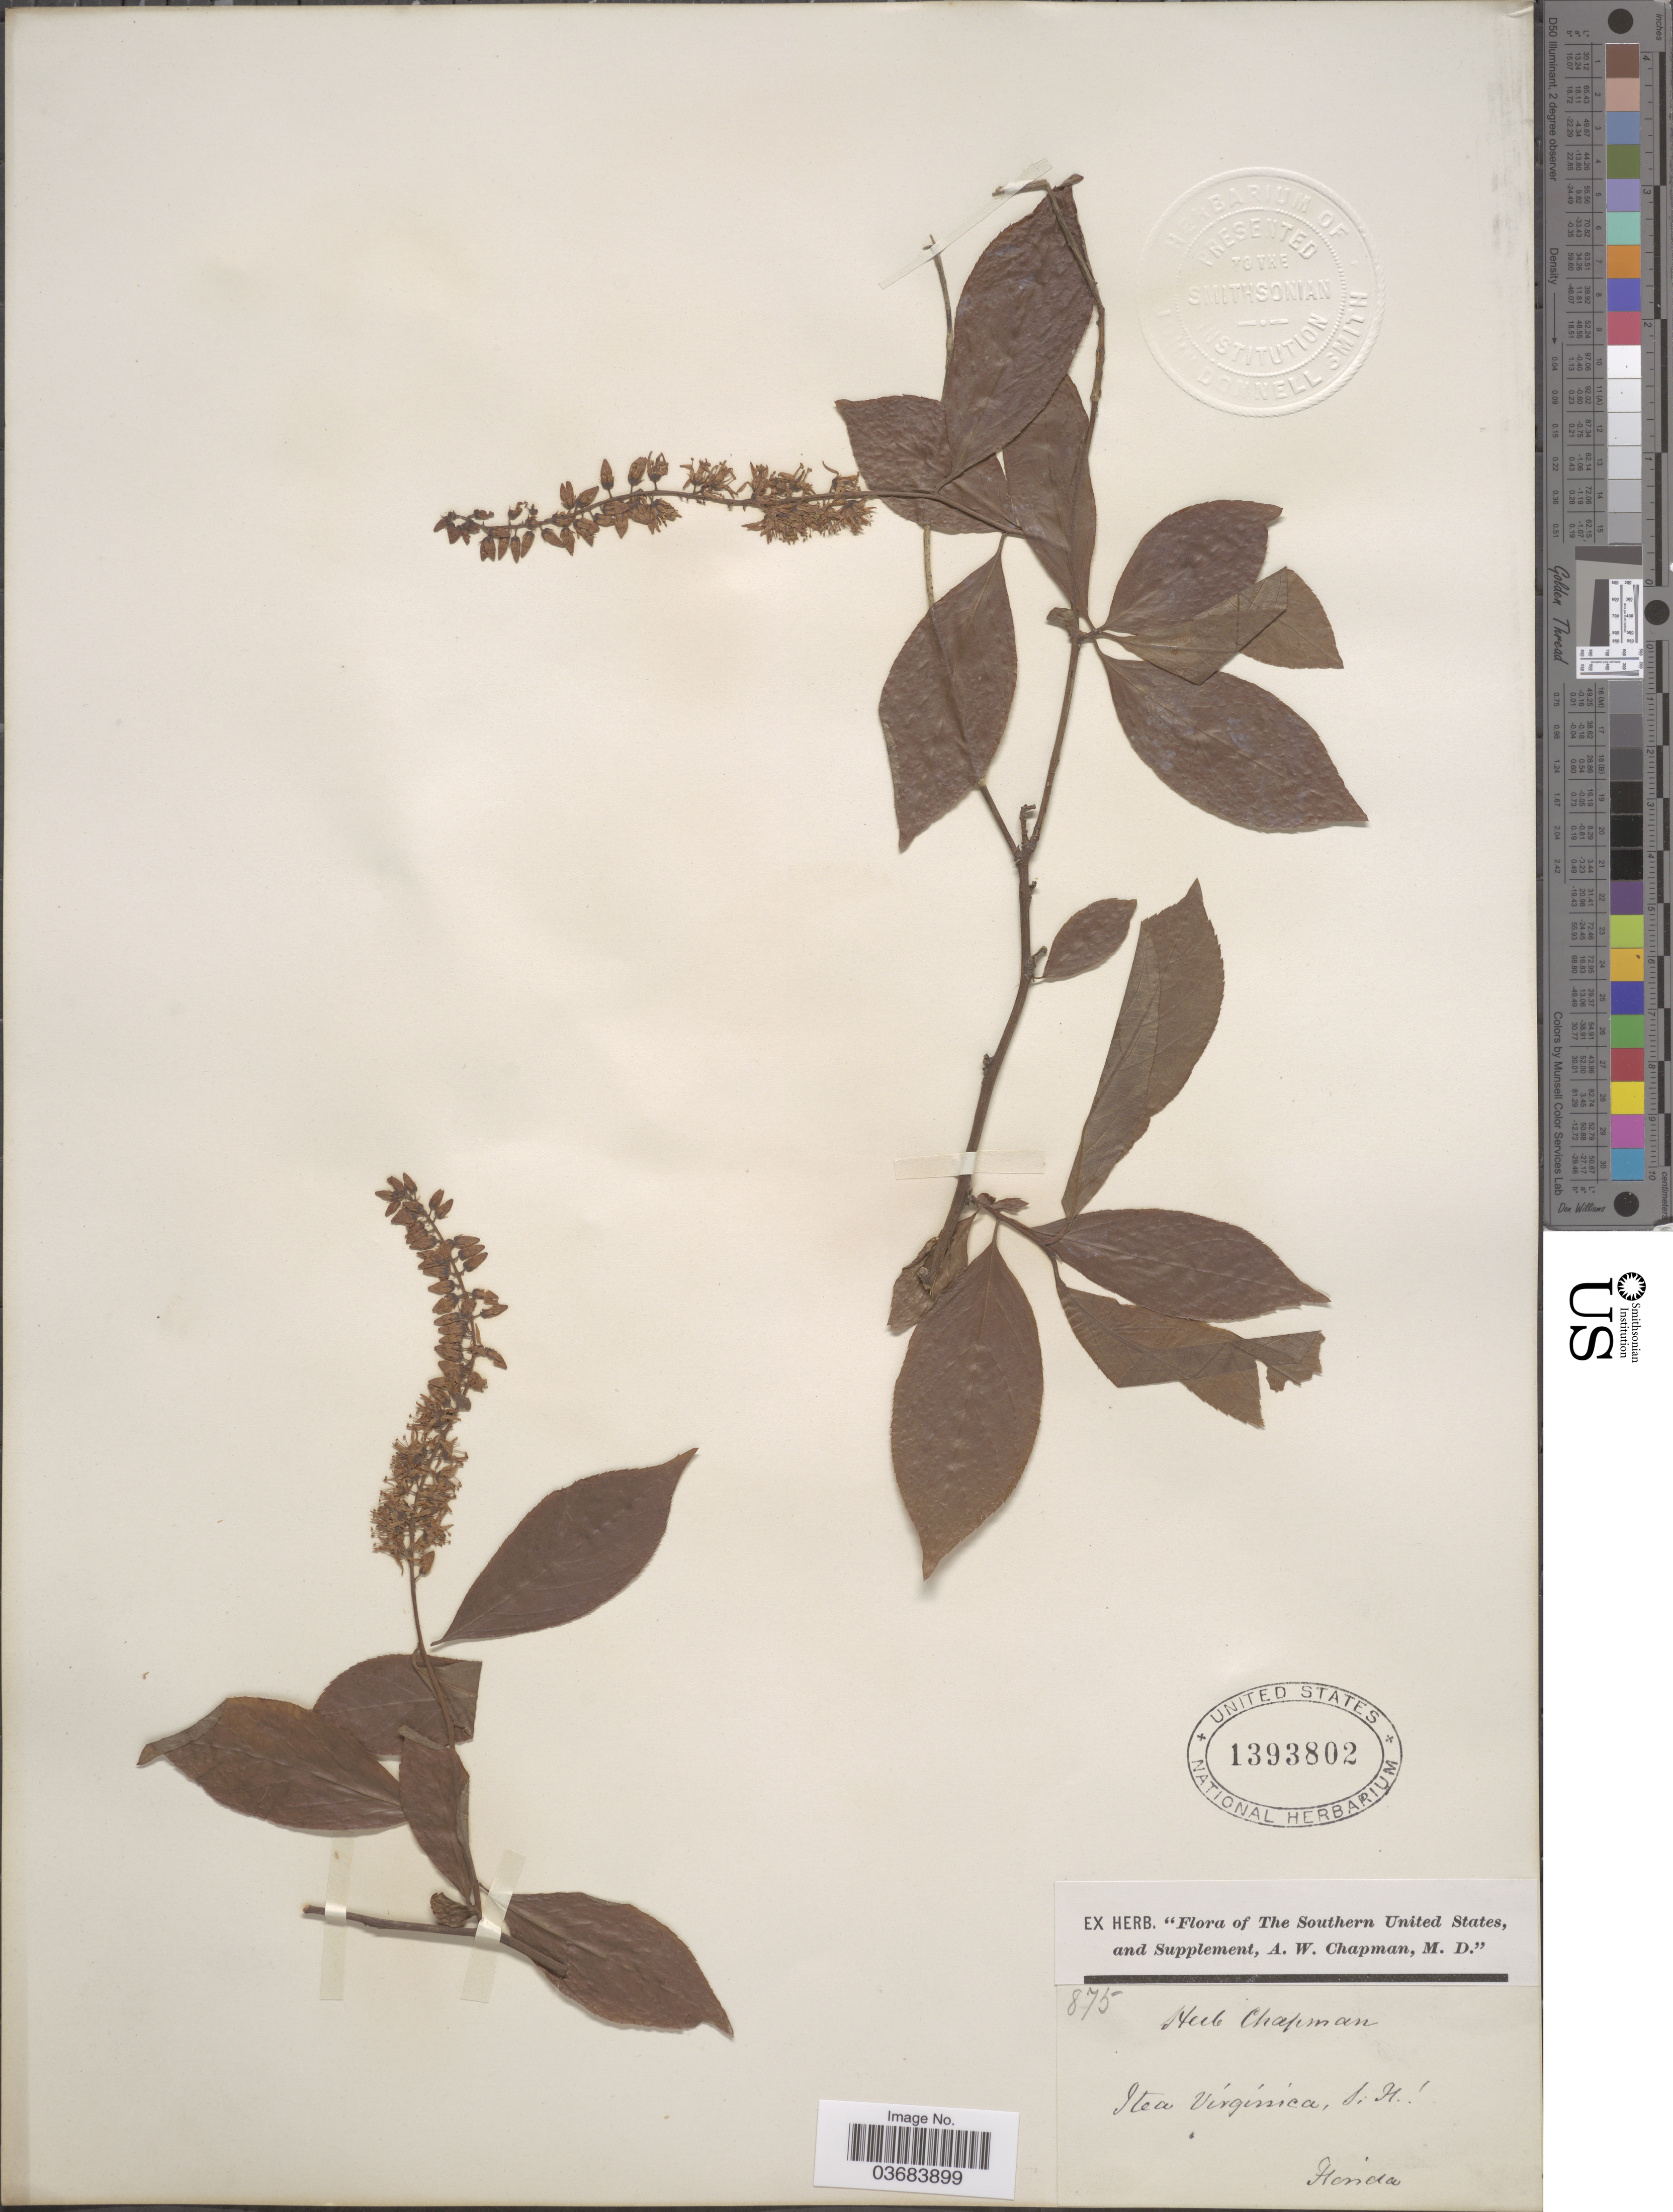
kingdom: Plantae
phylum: Tracheophyta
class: Magnoliopsida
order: Saxifragales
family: Iteaceae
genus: Itea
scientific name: Itea virginica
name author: L.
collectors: ex herb. A.W. Chapman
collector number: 875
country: United States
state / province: Florida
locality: Southern United States and Supplement.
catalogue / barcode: US 1393802